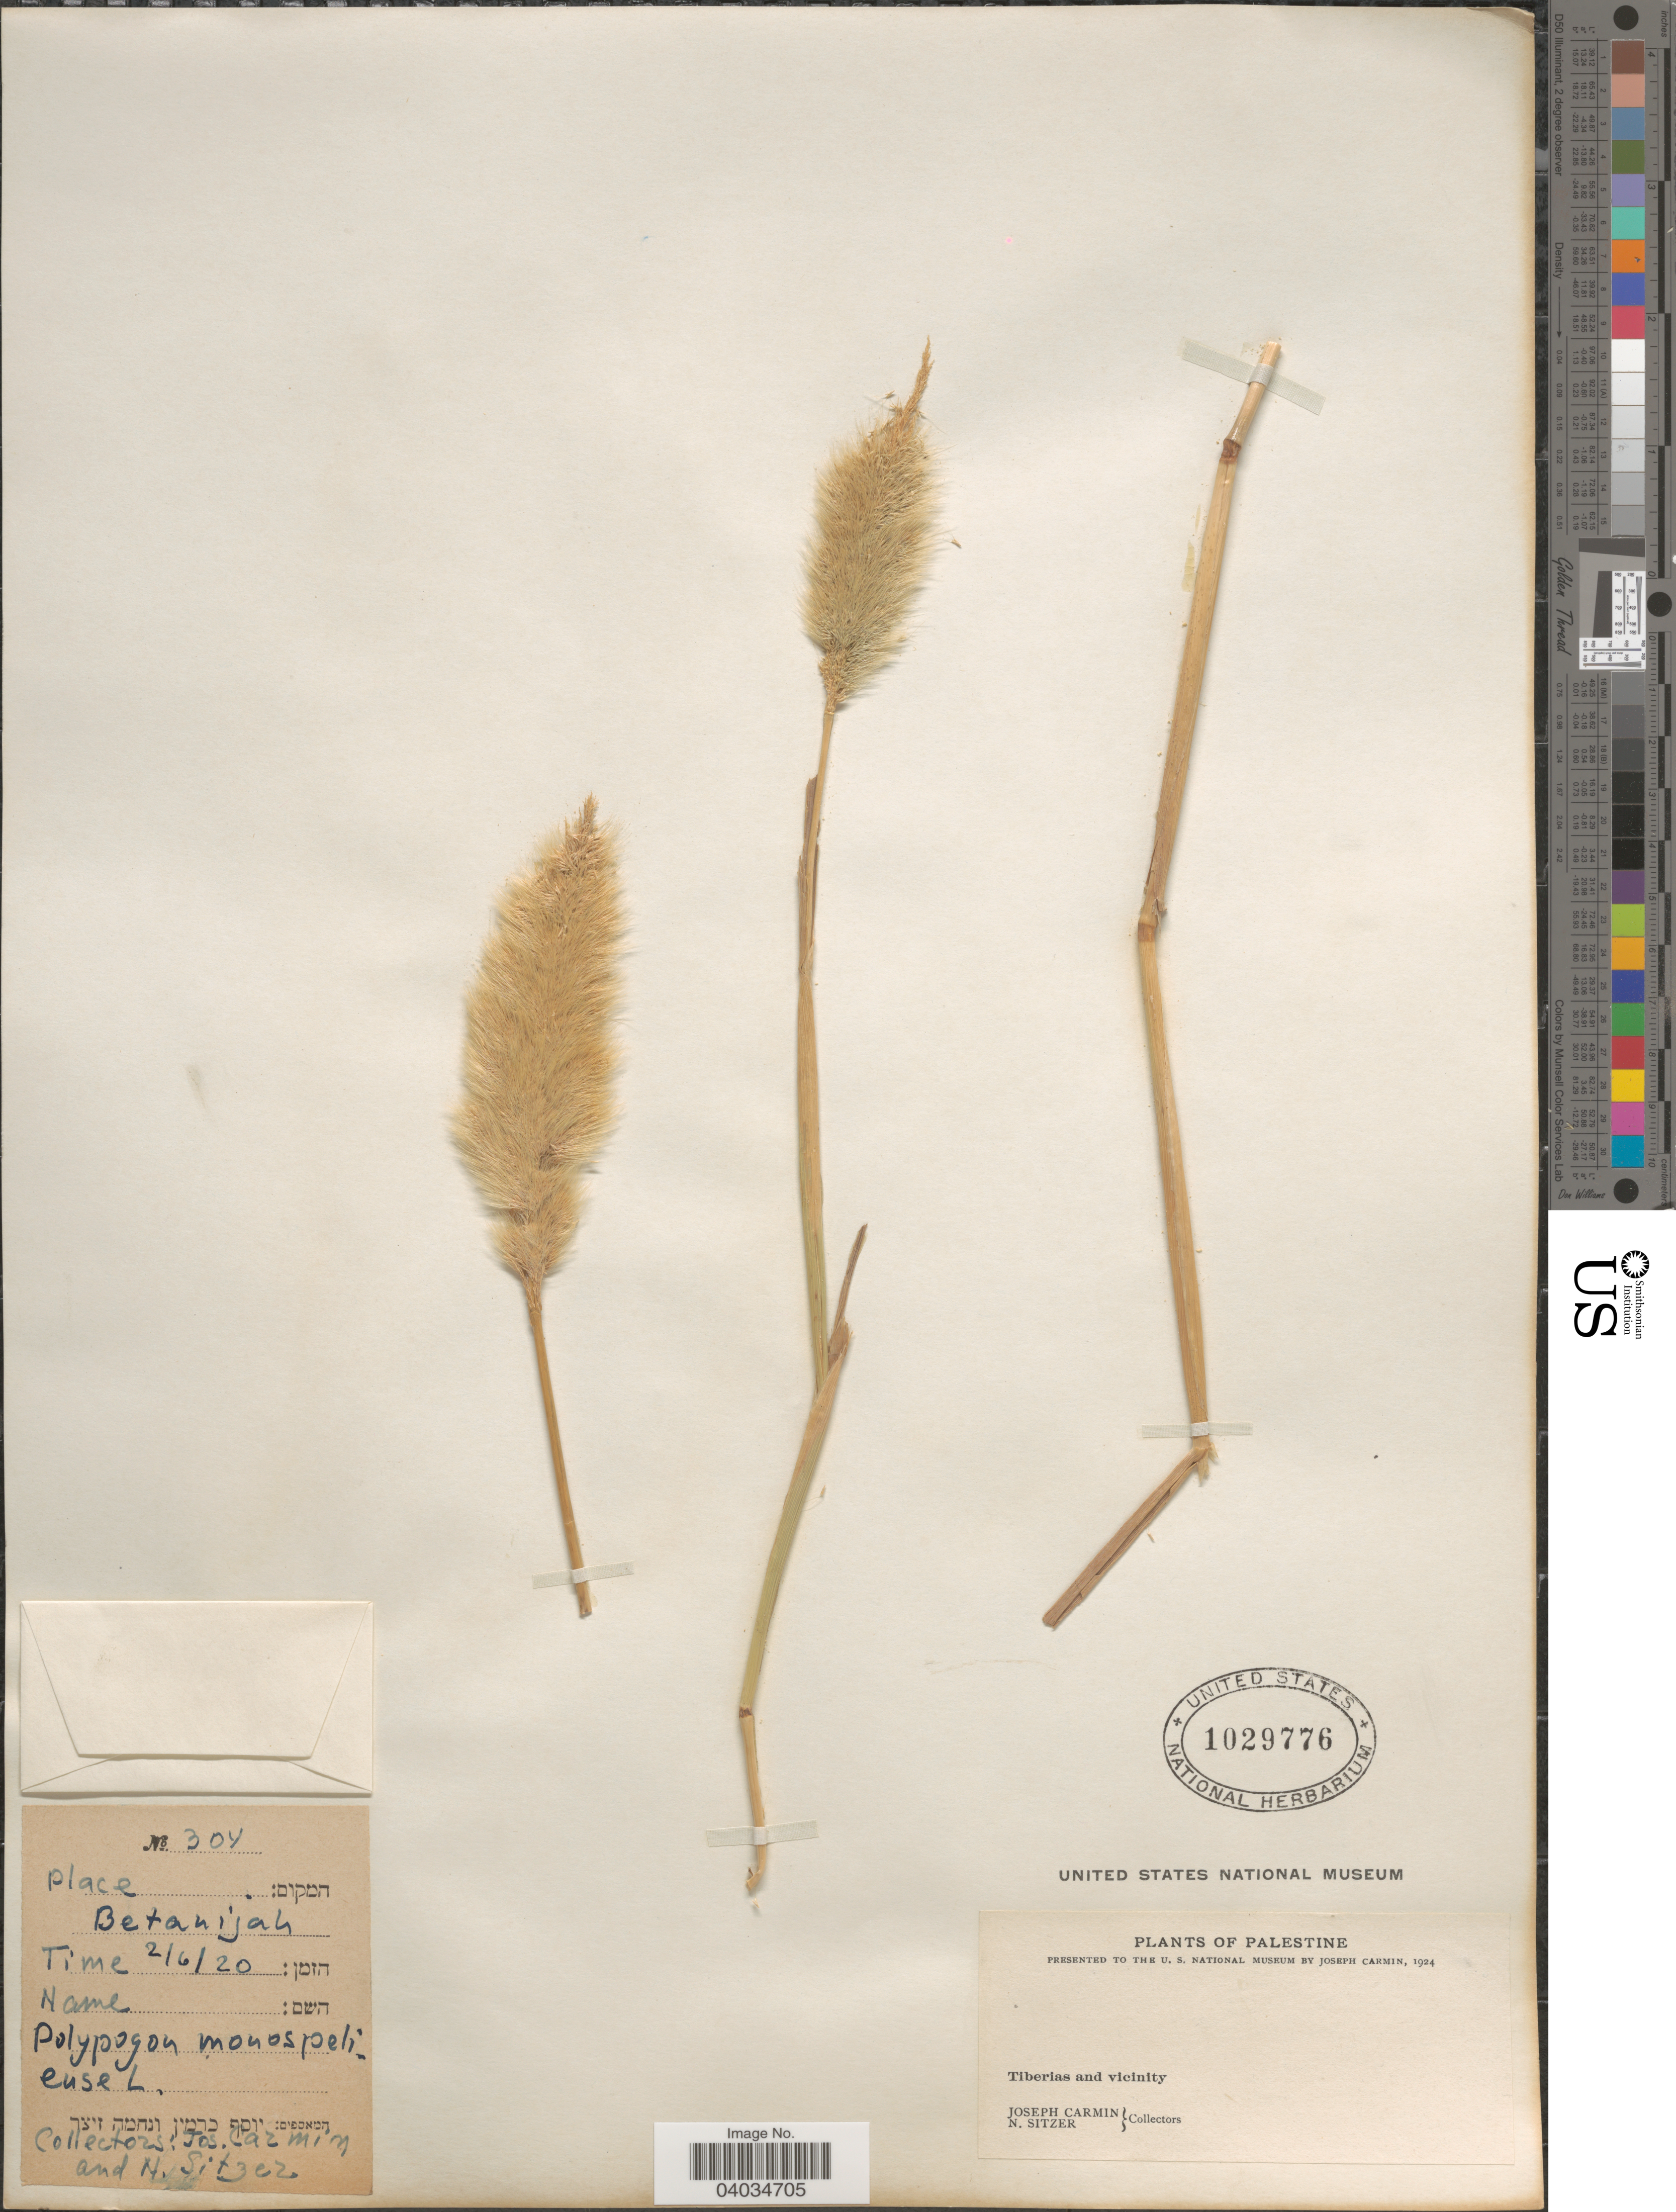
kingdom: Plantae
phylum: Tracheophyta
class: Liliopsida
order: Poales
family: Poaceae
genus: Polypogon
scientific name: Polypogon monspeliensis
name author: (L.) Desf.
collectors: J. Carmin & N. Sitzer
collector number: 304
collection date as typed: Transcribed d/m/y: 2/6/20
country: Israel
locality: Betanijah. Palestine. Tiberias and vicinity.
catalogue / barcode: US 1029776